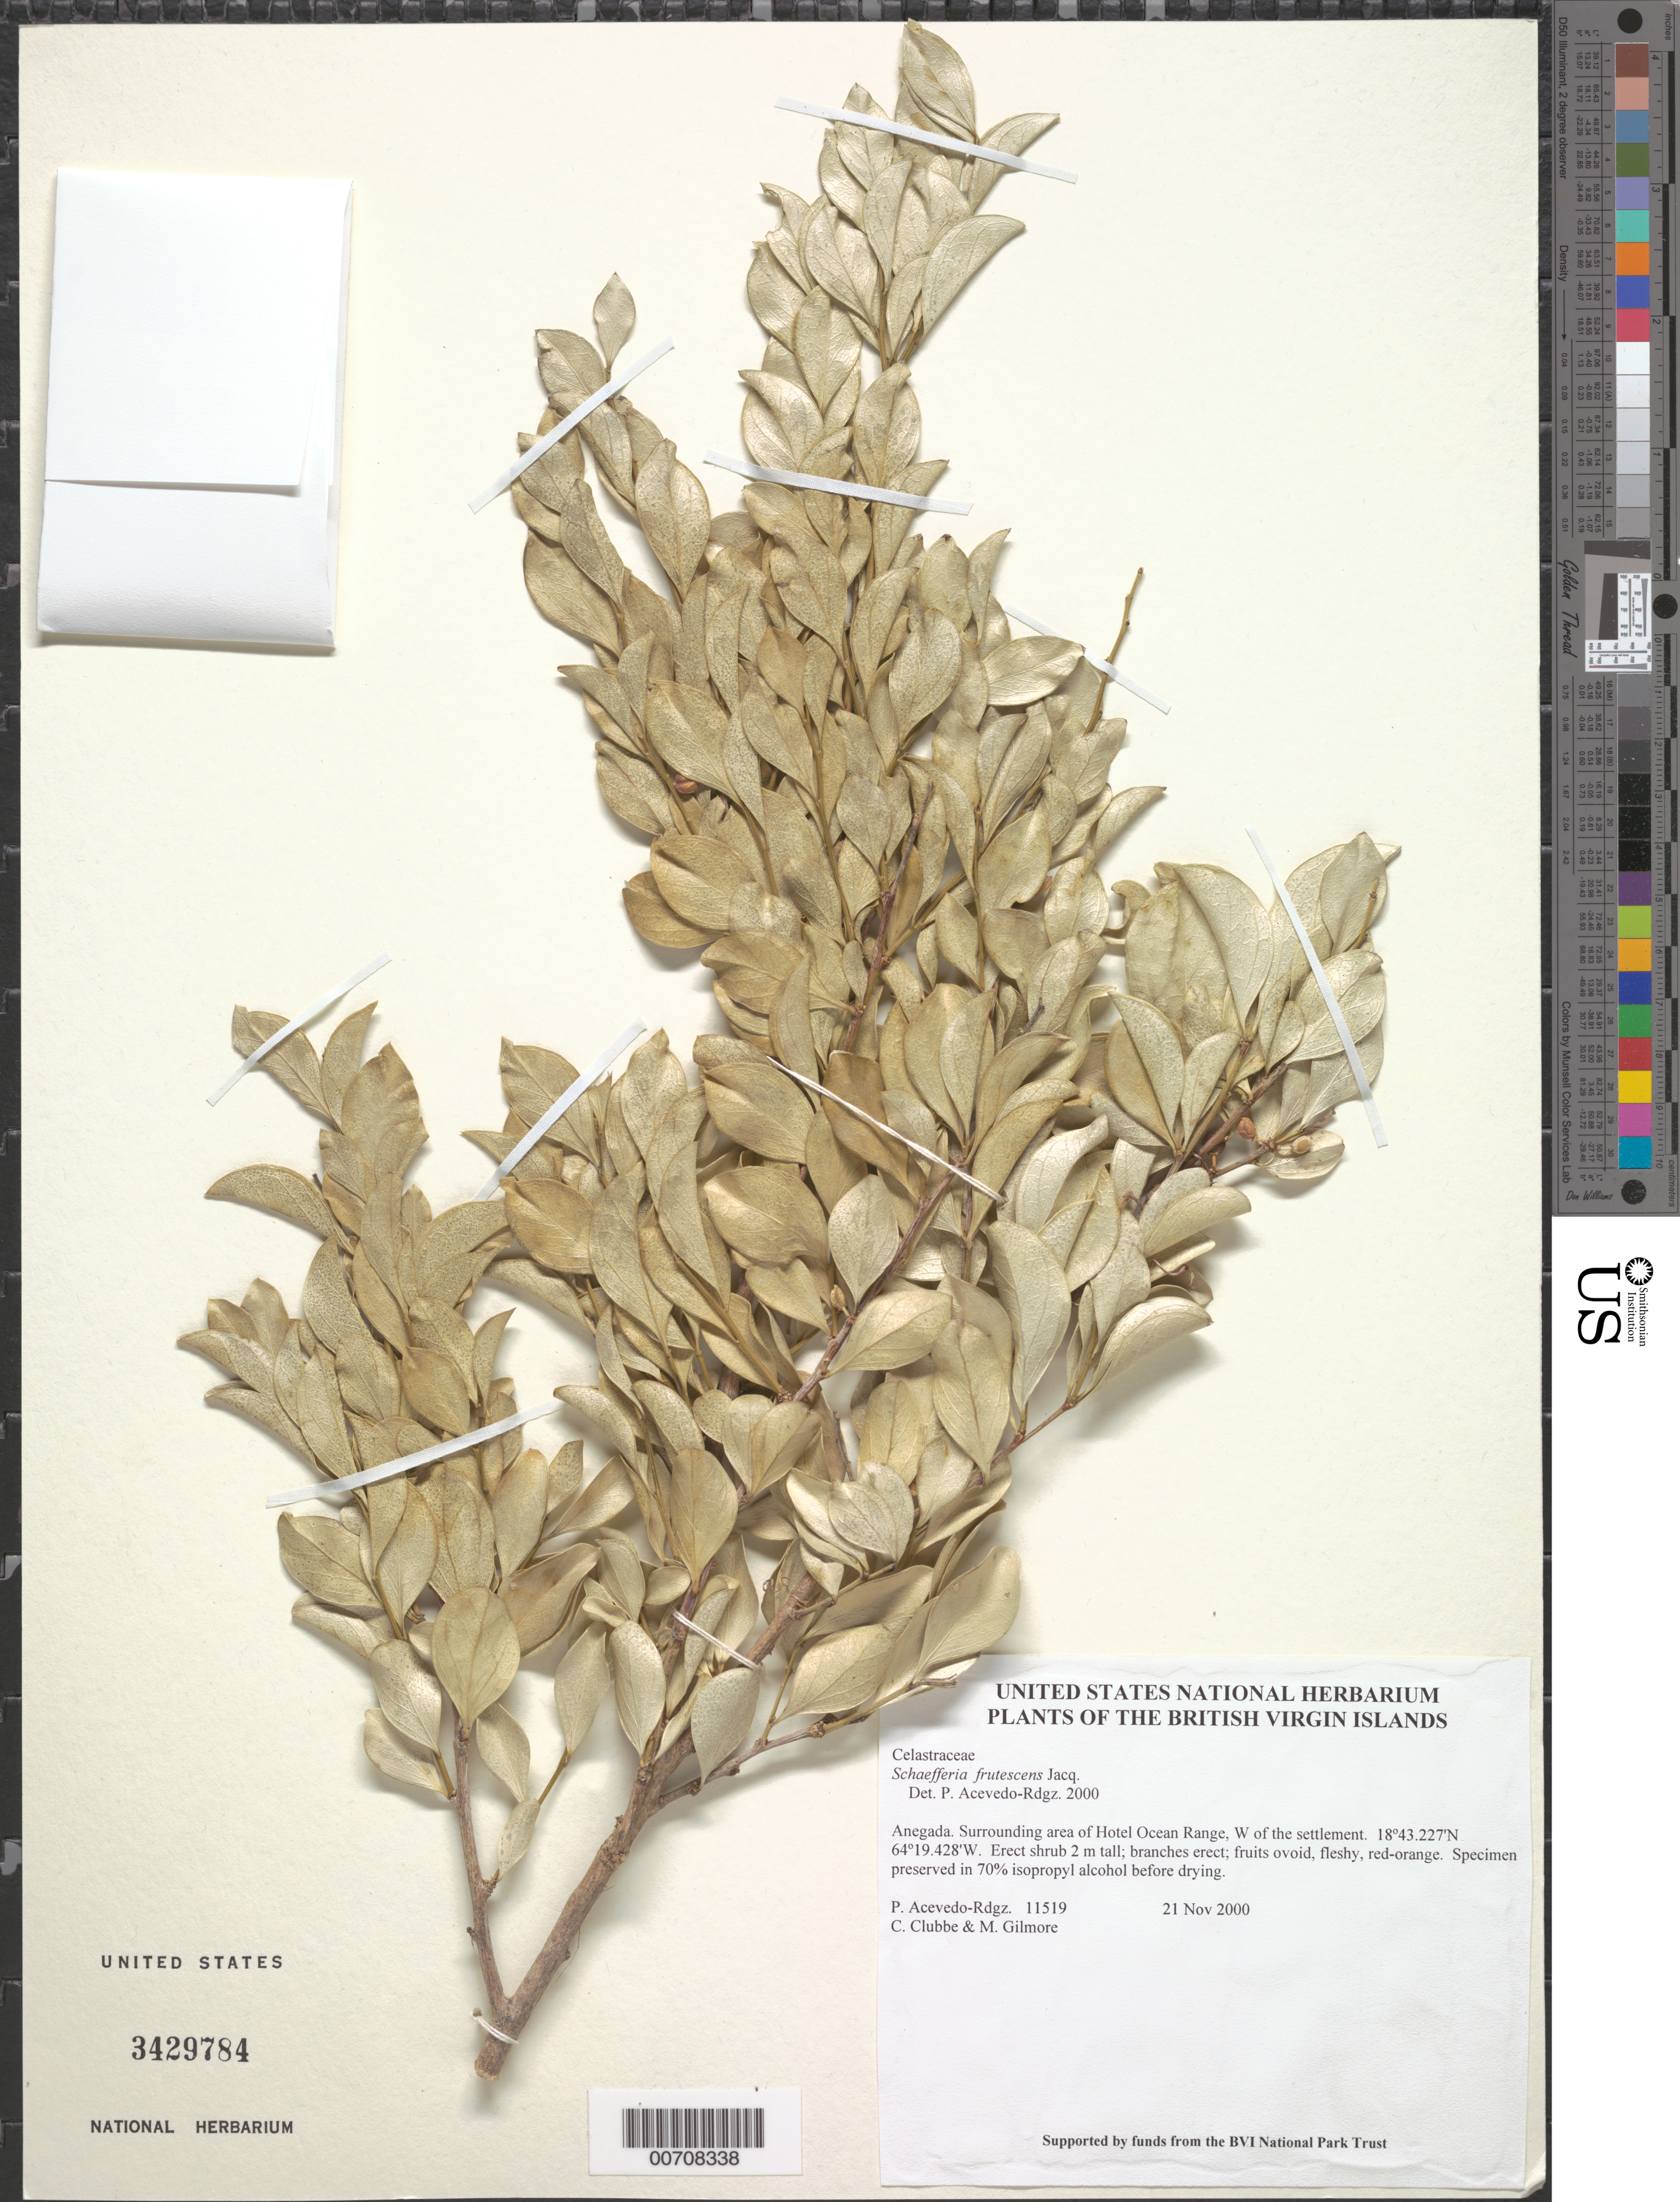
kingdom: Plantae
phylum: Tracheophyta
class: Magnoliopsida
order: Celastrales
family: Celastraceae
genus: Schaefferia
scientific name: Schaefferia frutescens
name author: Jacq.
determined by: Acevedo-Rodríguez, P., (BOT), Smithsonian Institution - National Museum of Natural History (UNITED STATES)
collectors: P. Acevedo-Rodr., C. Clubbe & M. Gilmore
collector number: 11519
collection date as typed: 21 Nov 2000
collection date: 2000-11-21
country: British Virgin Islands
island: Anegada I.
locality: Surrounding area of Hotel Ocean Range, W of the settlement.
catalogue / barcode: US 3429784